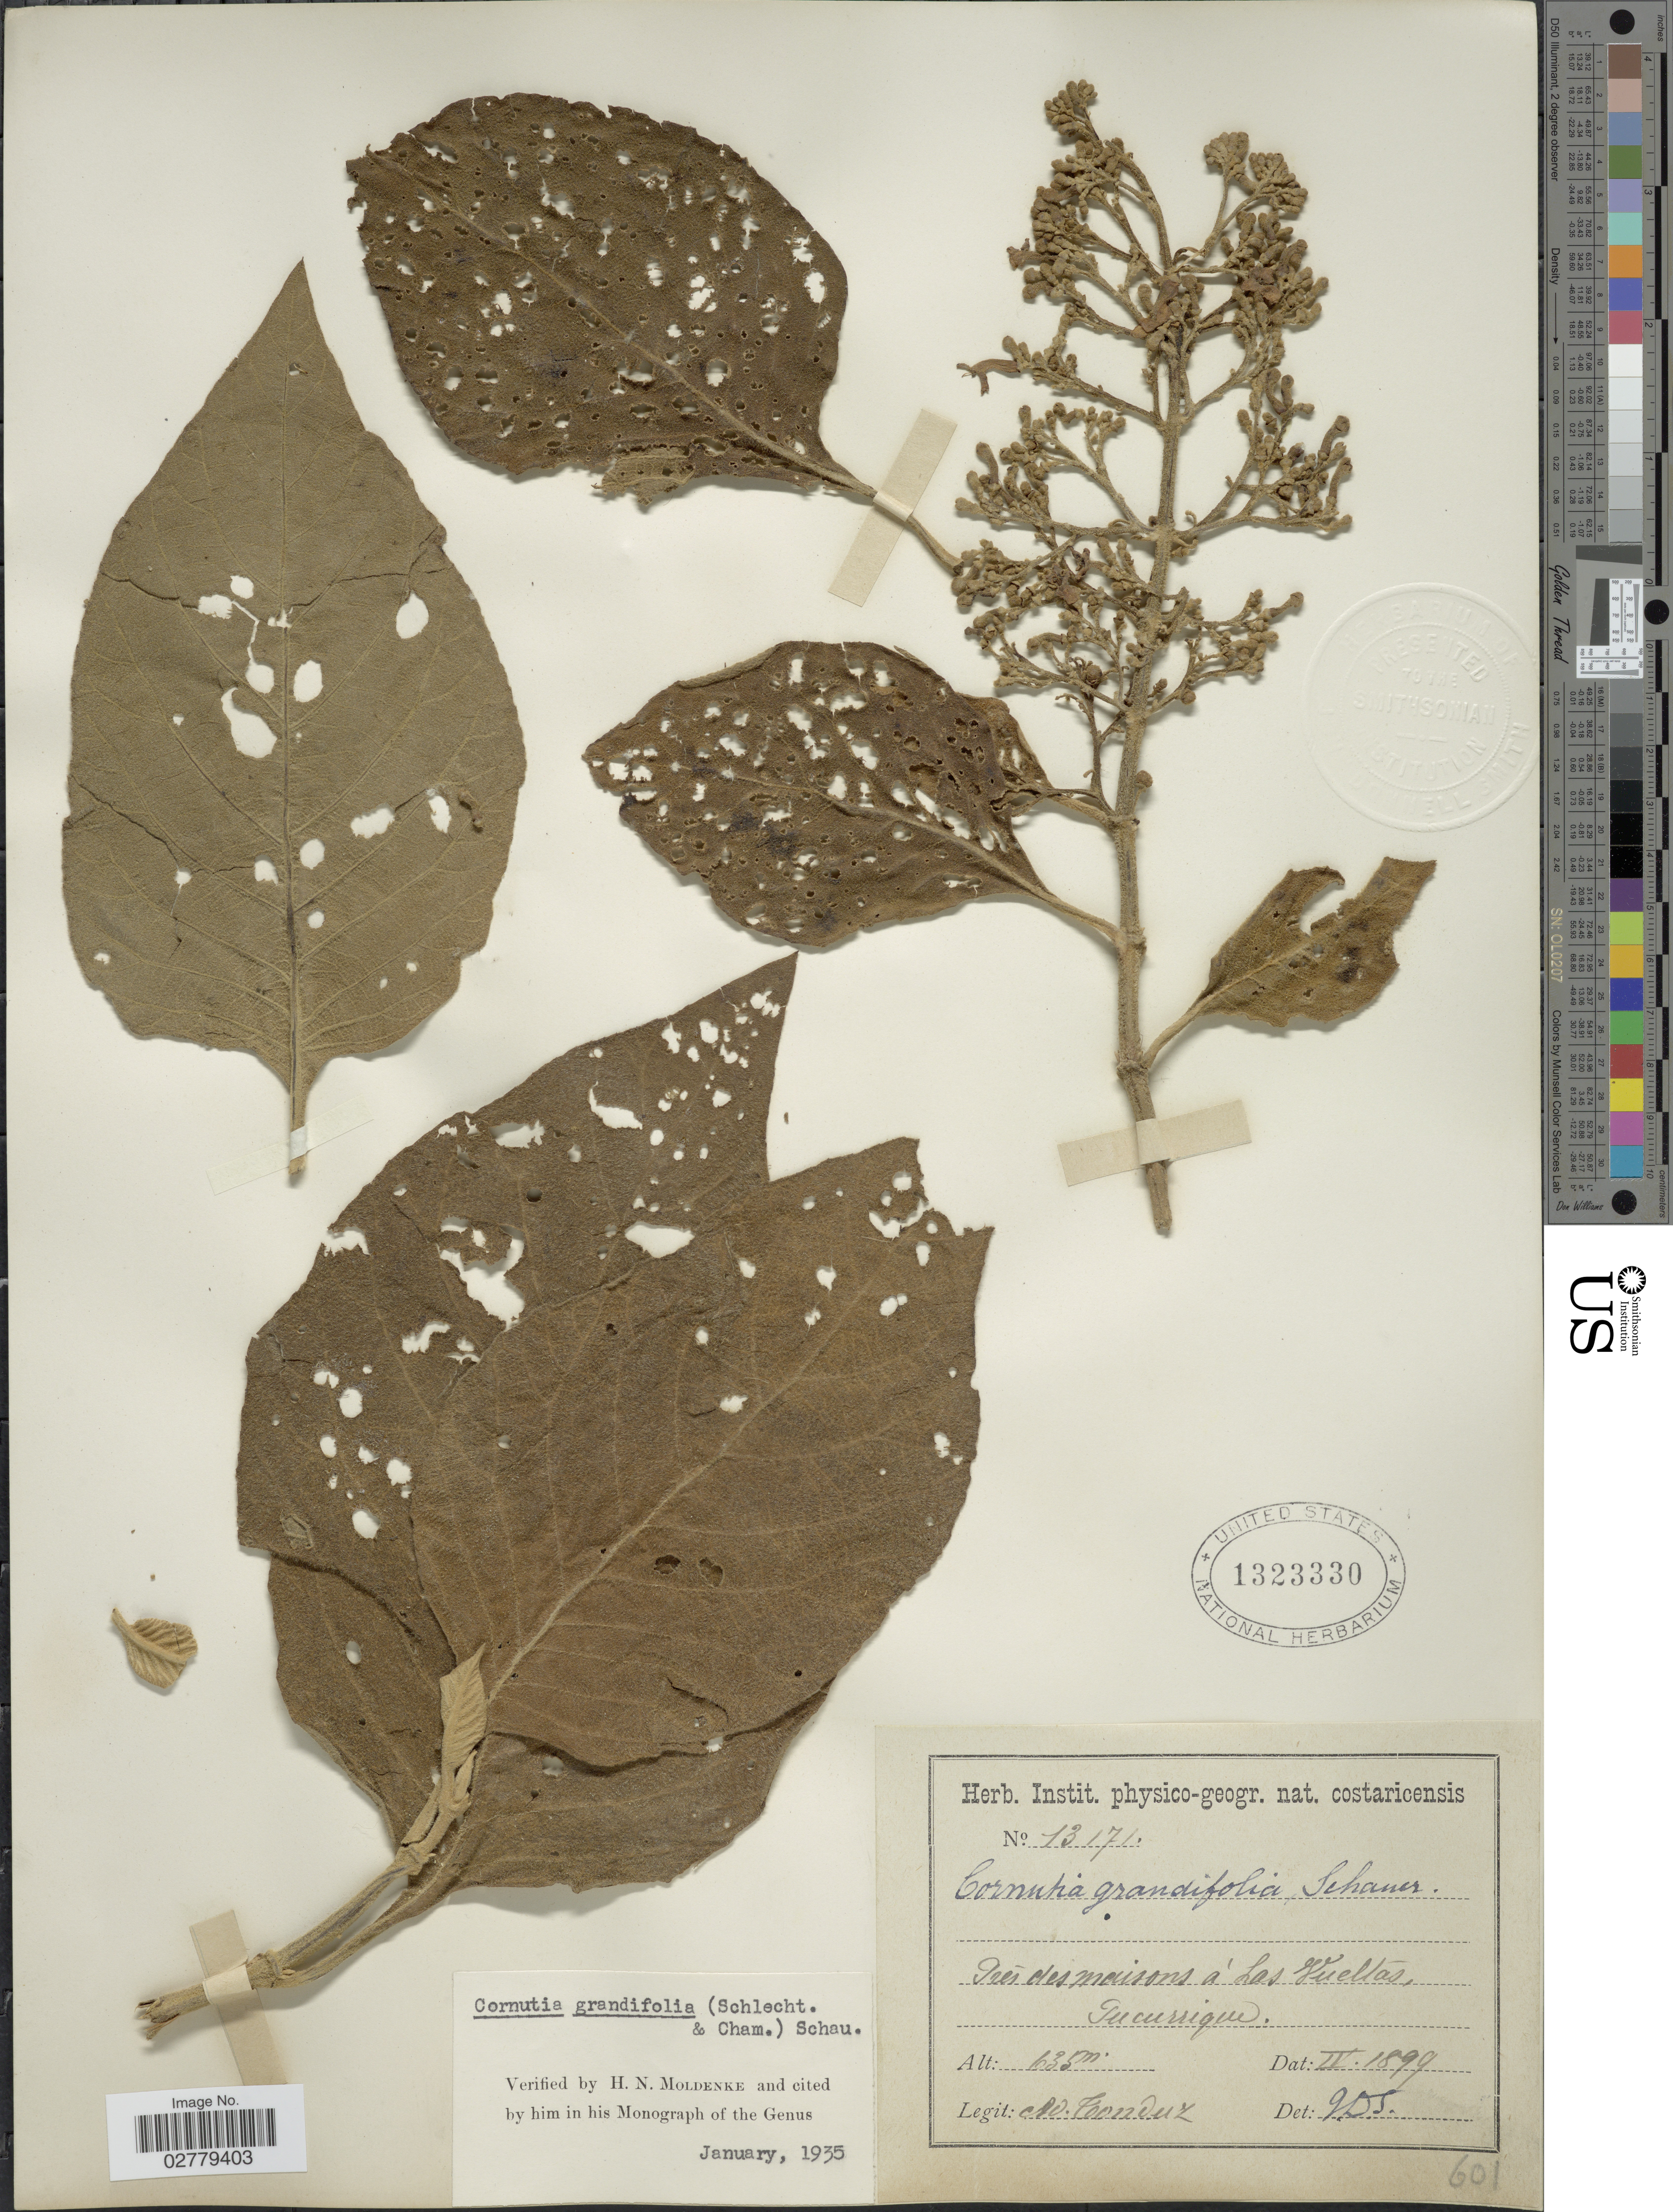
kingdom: Plantae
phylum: Tracheophyta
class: Magnoliopsida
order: Lamiales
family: Lamiaceae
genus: Cornutia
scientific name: Cornutia grandifolia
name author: (Cham. & Schltdl.) Schauer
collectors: A. Tonduz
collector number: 13171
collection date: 1899-04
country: Costa Rica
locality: Prés des maisons á Las Vueltas, Tucurrique.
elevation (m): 135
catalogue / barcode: US 1323330